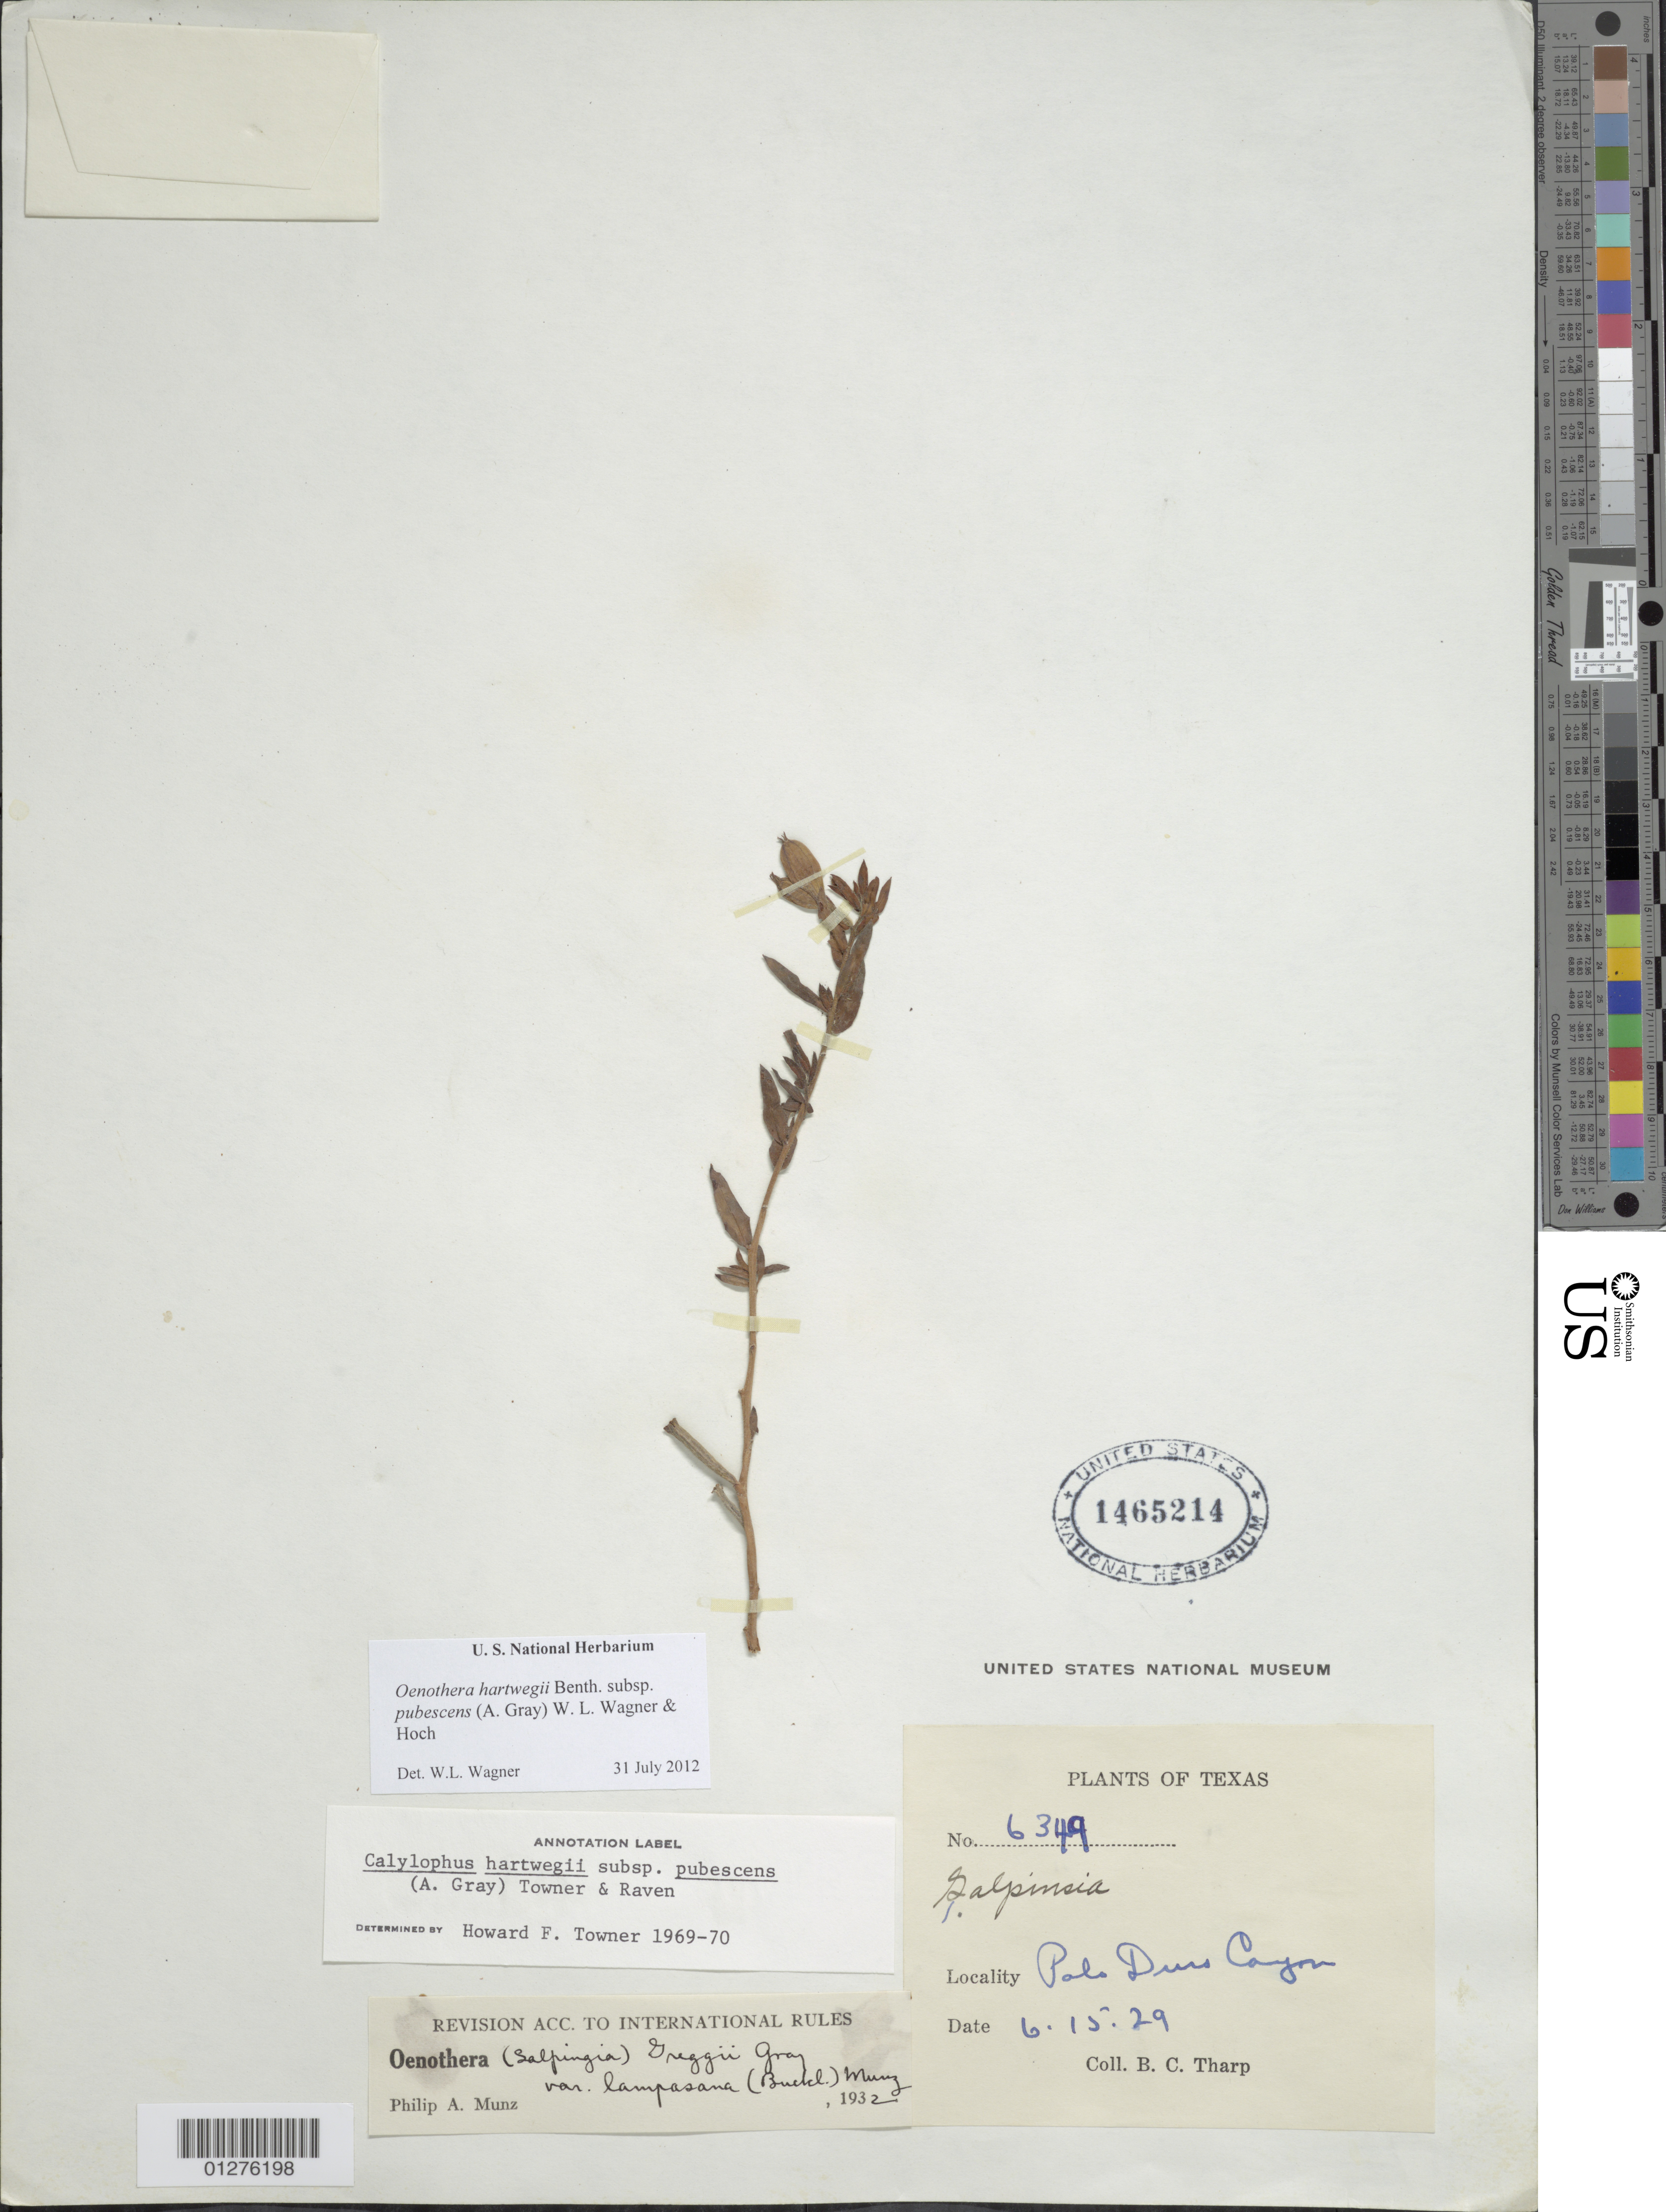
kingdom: Plantae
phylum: Tracheophyta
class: Magnoliopsida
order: Myrtales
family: Onagraceae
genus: Oenothera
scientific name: Oenothera hartwegii subsp. pubescens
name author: (A. Gray) W.L. Wagner & Hoch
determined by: Wagner, W. L., (BOT), Smithsonian Institution - National Museum of Natural History (UNITED STATES)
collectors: B. C. Tharp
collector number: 6349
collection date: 1929-06-15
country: United States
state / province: Texas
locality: Palo Duro Canyon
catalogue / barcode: US 1465214